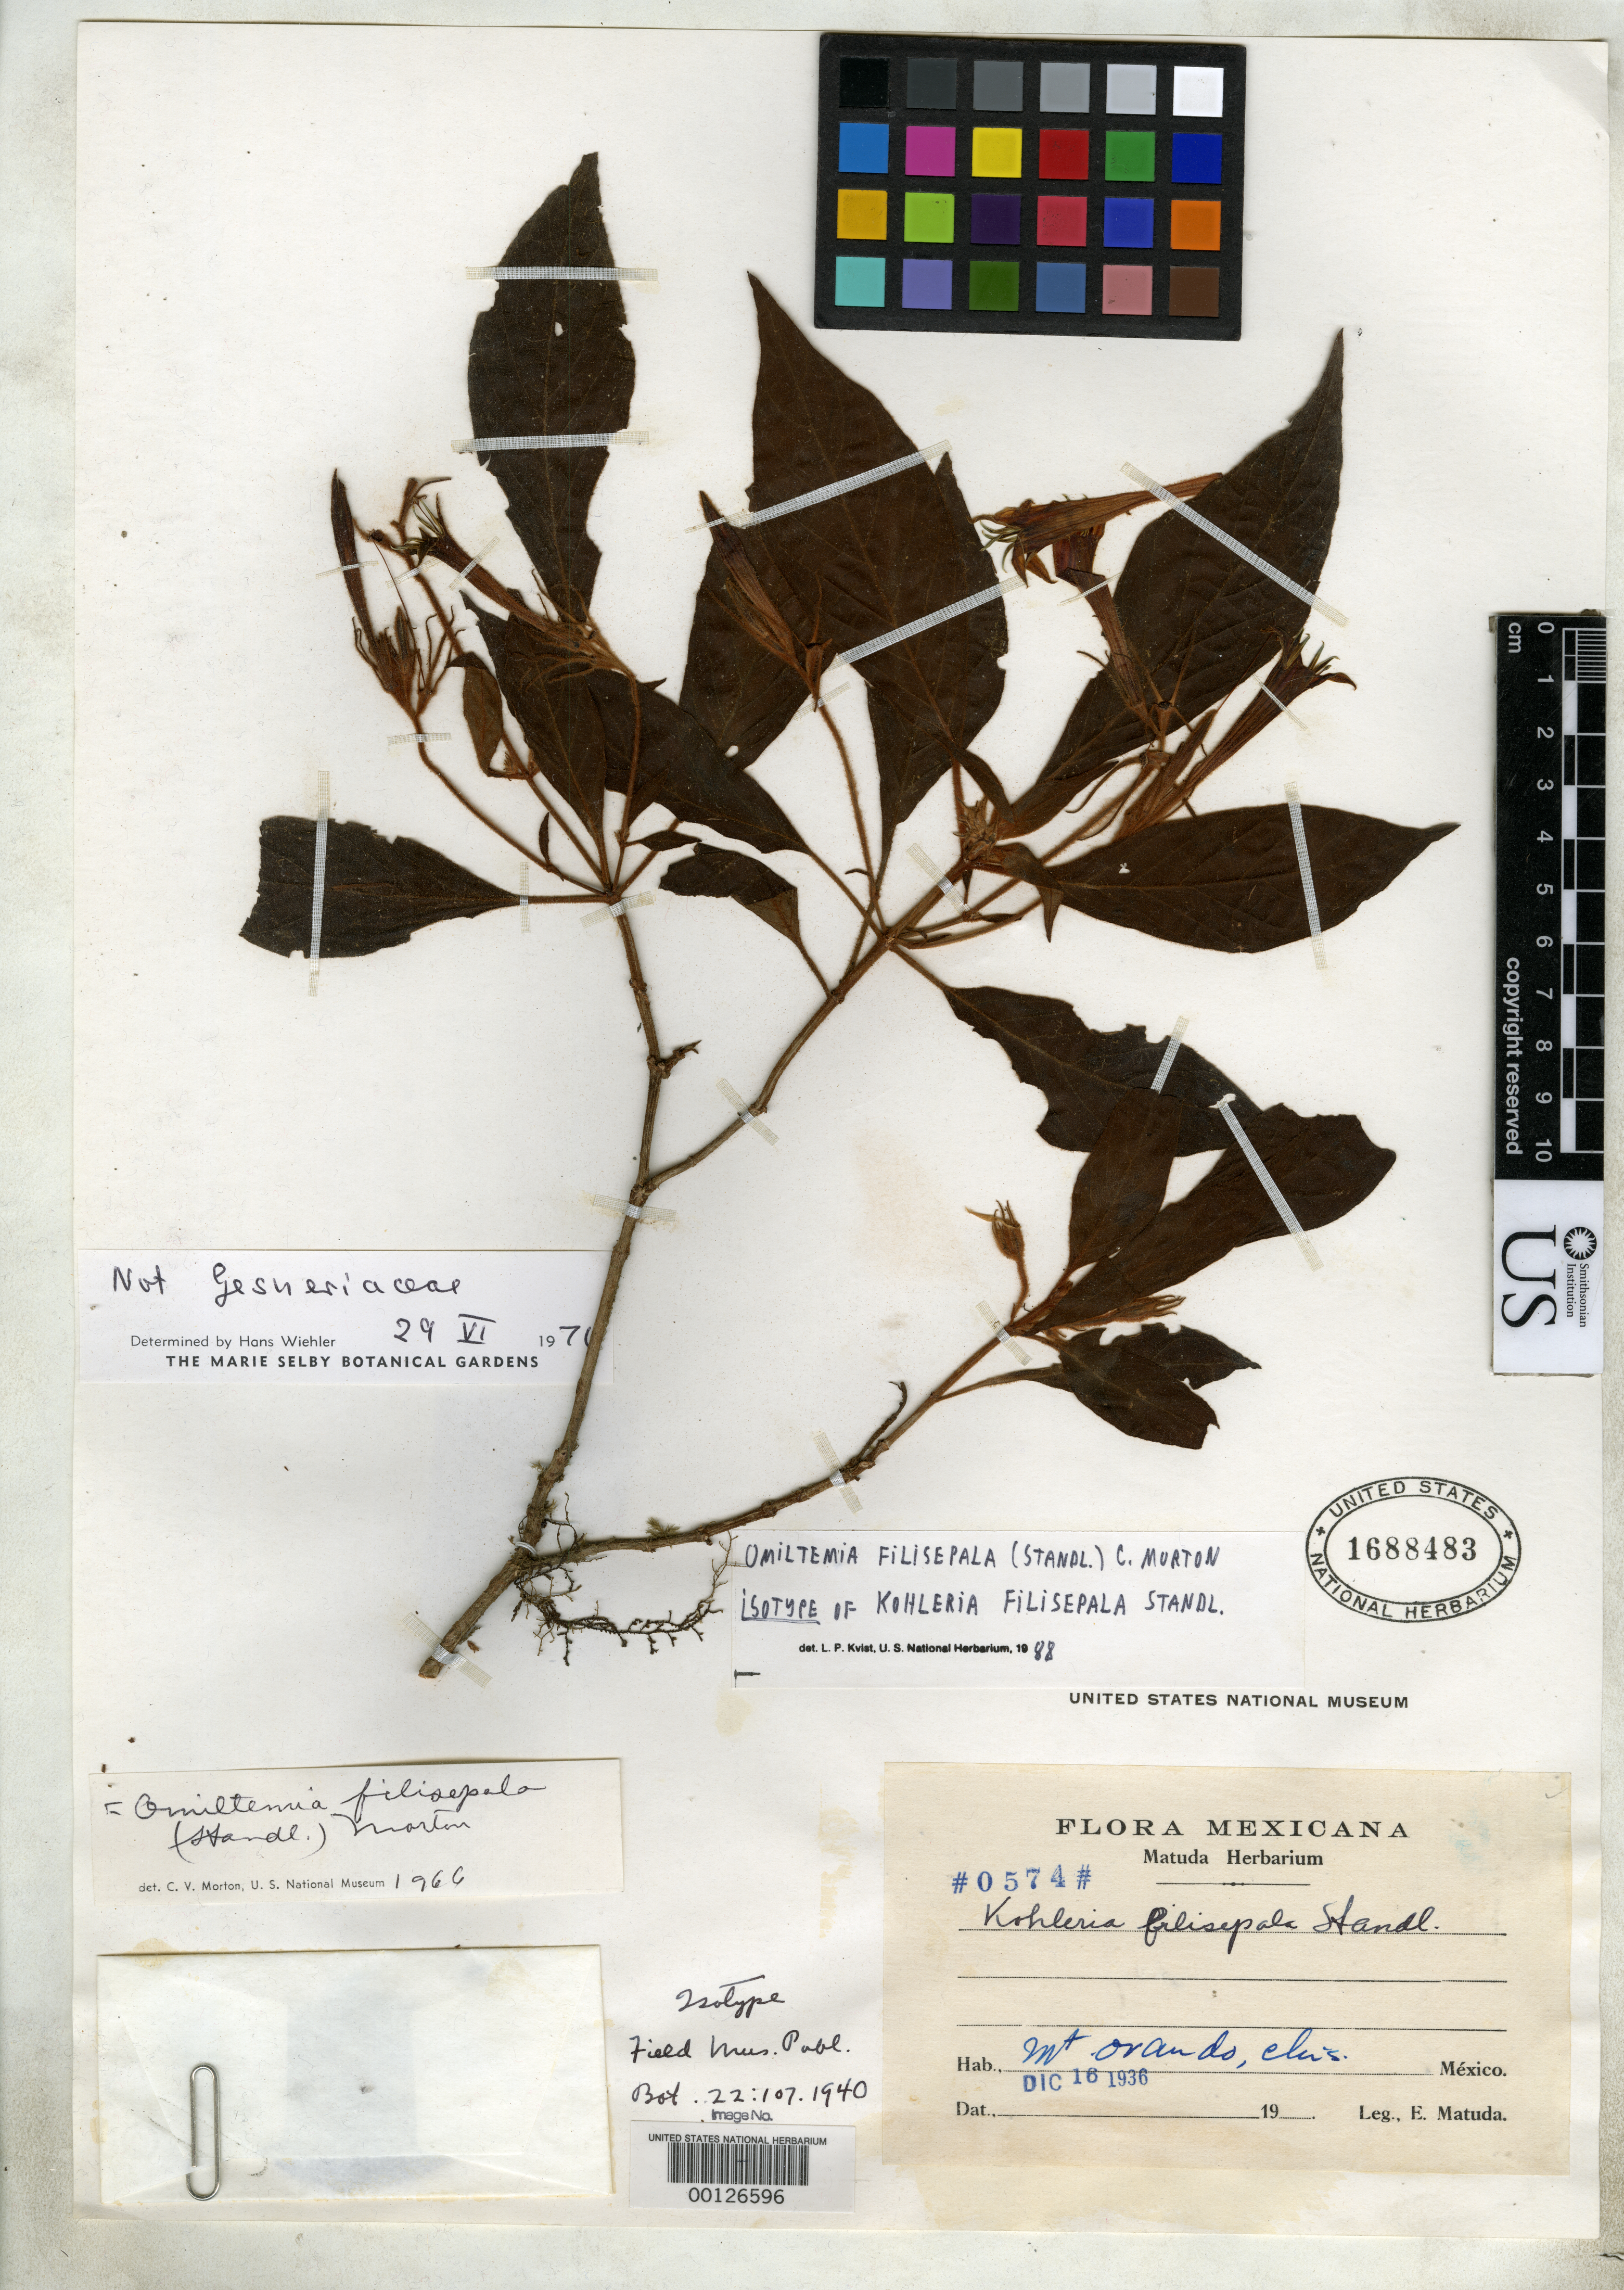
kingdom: Plantae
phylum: Tracheophyta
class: Magnoliopsida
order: Lamiales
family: Gesneriaceae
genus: Kohleria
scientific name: Kohleria filisepala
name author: Standl.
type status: Isotype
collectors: E. Matuda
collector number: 574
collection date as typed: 16 Dec 1936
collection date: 1936-12-16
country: Mexico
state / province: Chiapas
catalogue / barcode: US 1688483